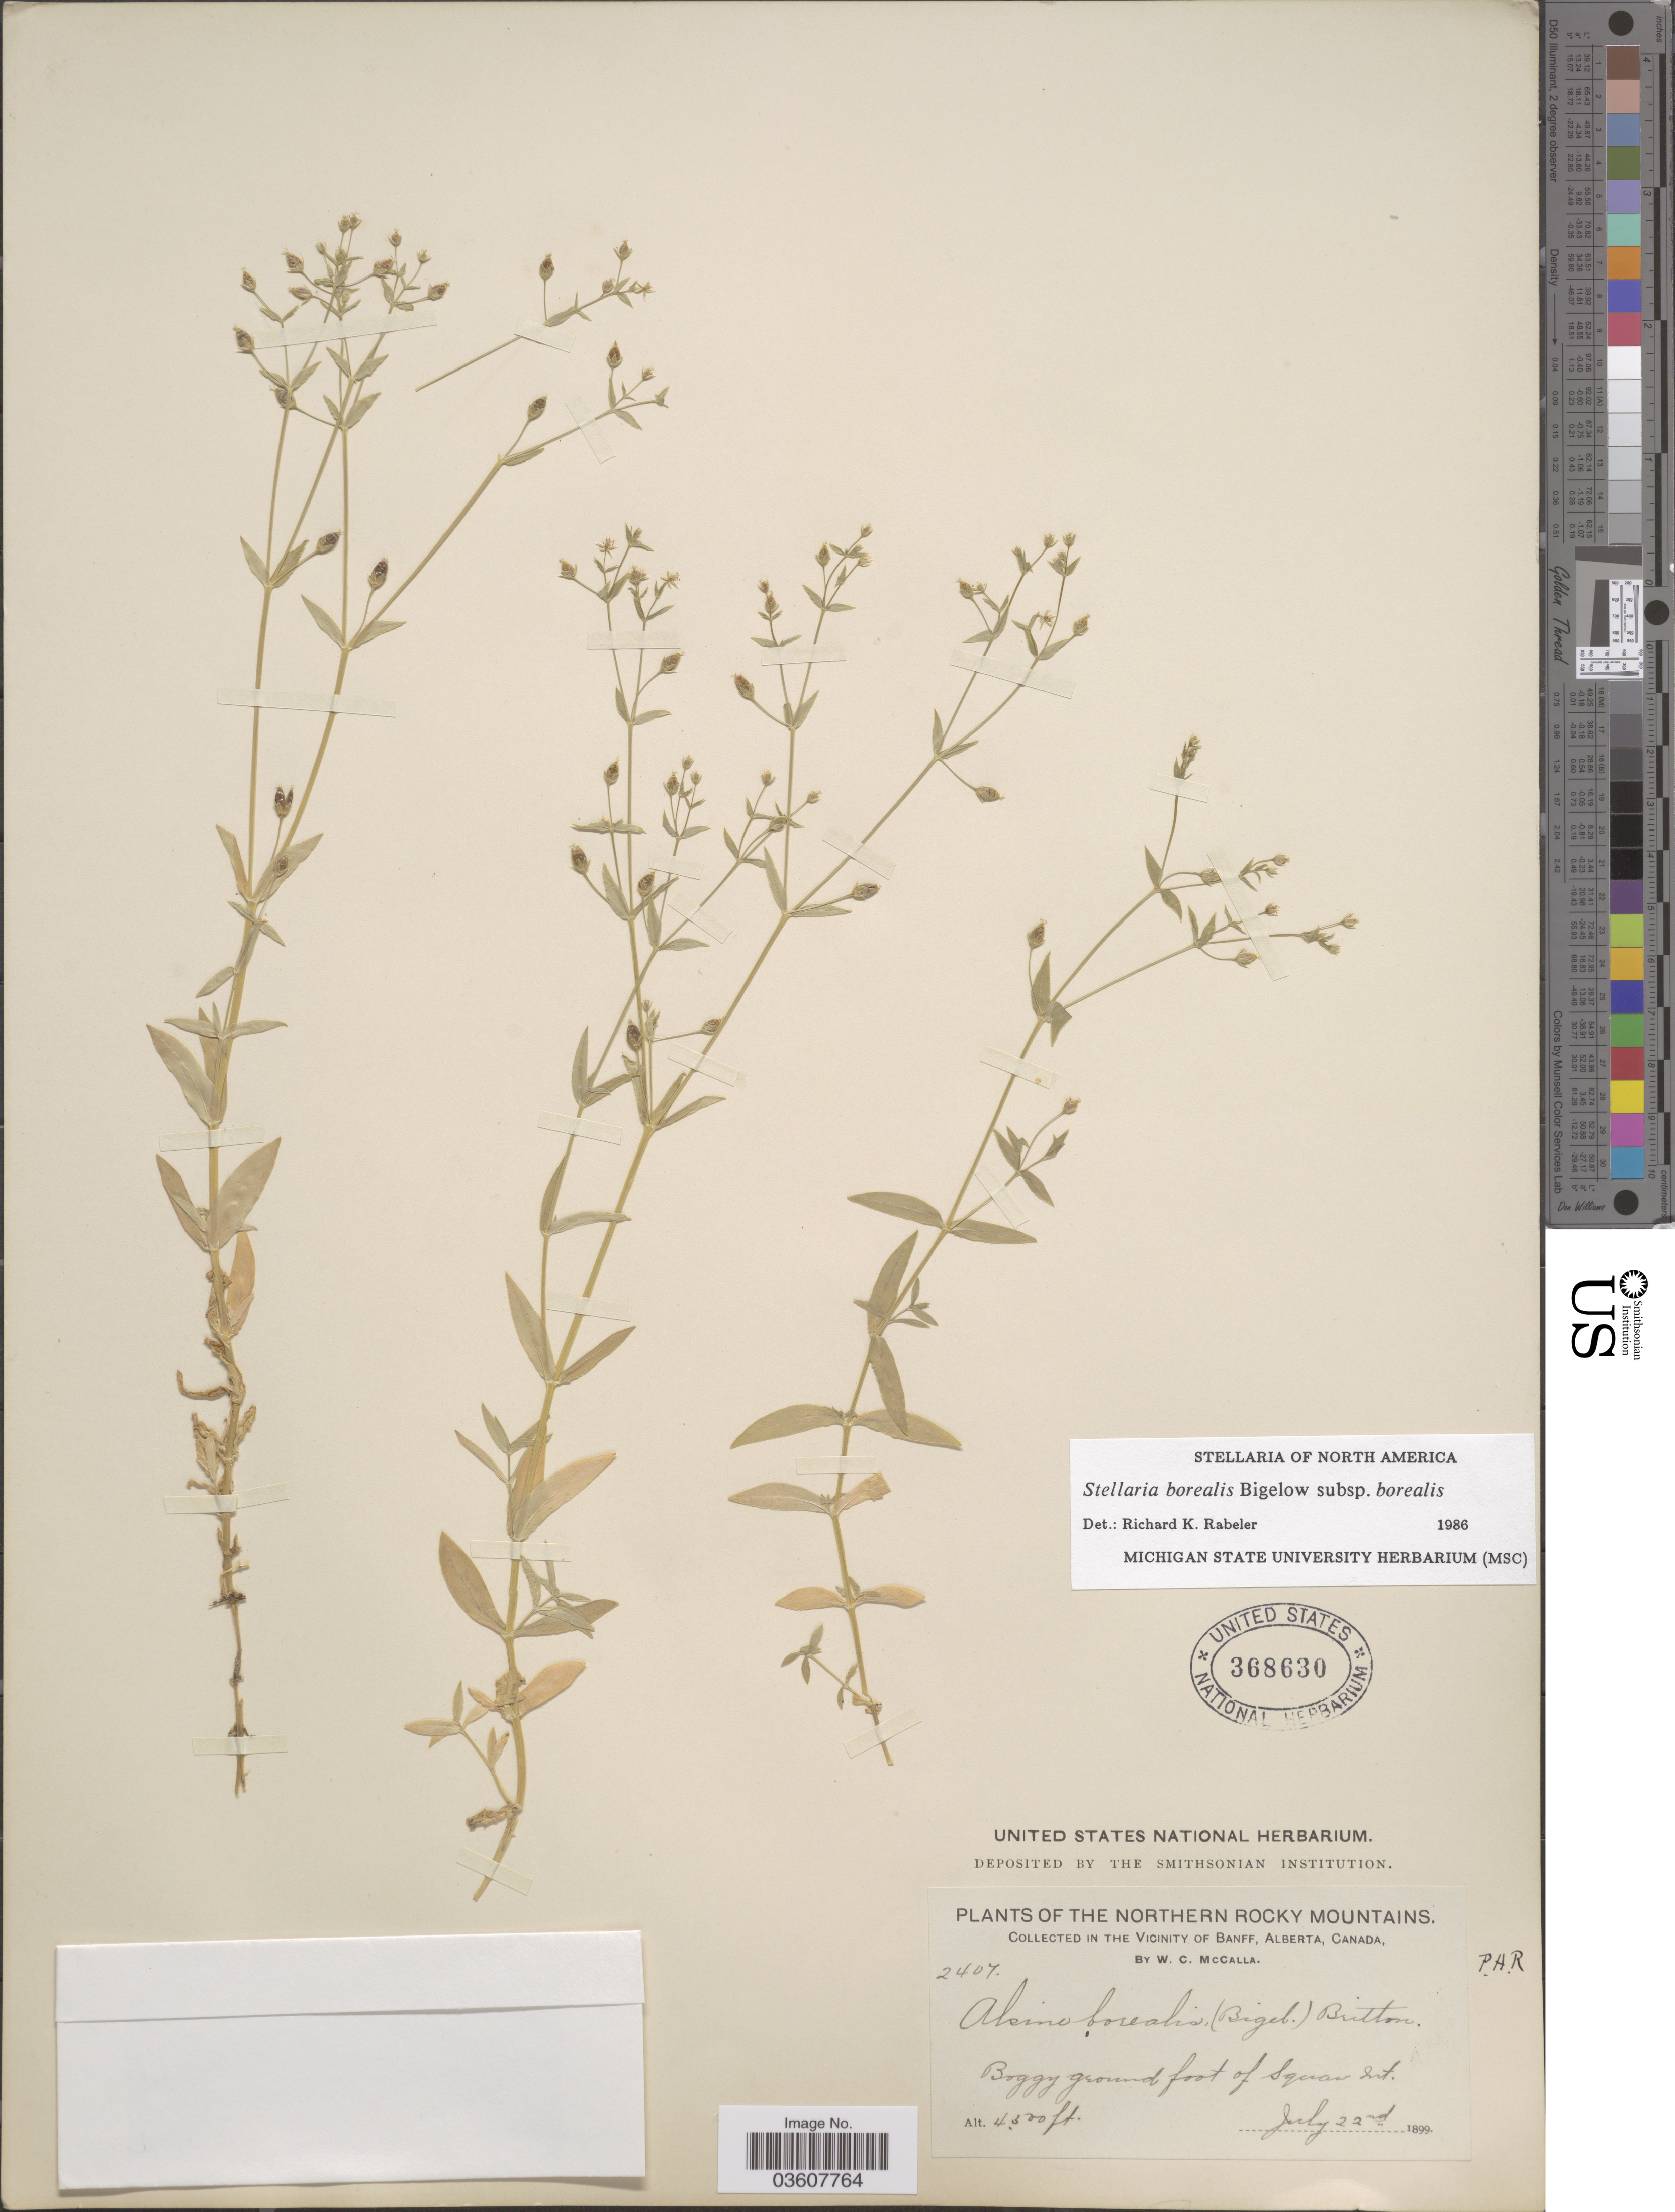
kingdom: Plantae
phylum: Tracheophyta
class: Magnoliopsida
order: Caryophyllales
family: Caryophyllaceae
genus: Stellaria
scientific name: Stellaria borealis subsp. borealis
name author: Bigelow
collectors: W. McCalla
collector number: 2407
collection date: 1899-07-22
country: Canada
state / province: Alberta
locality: The Northern Rocky Mountains. In the Vicinity of Banff. Boggy ground foot of Squaw Mt.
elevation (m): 1372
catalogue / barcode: US 368630